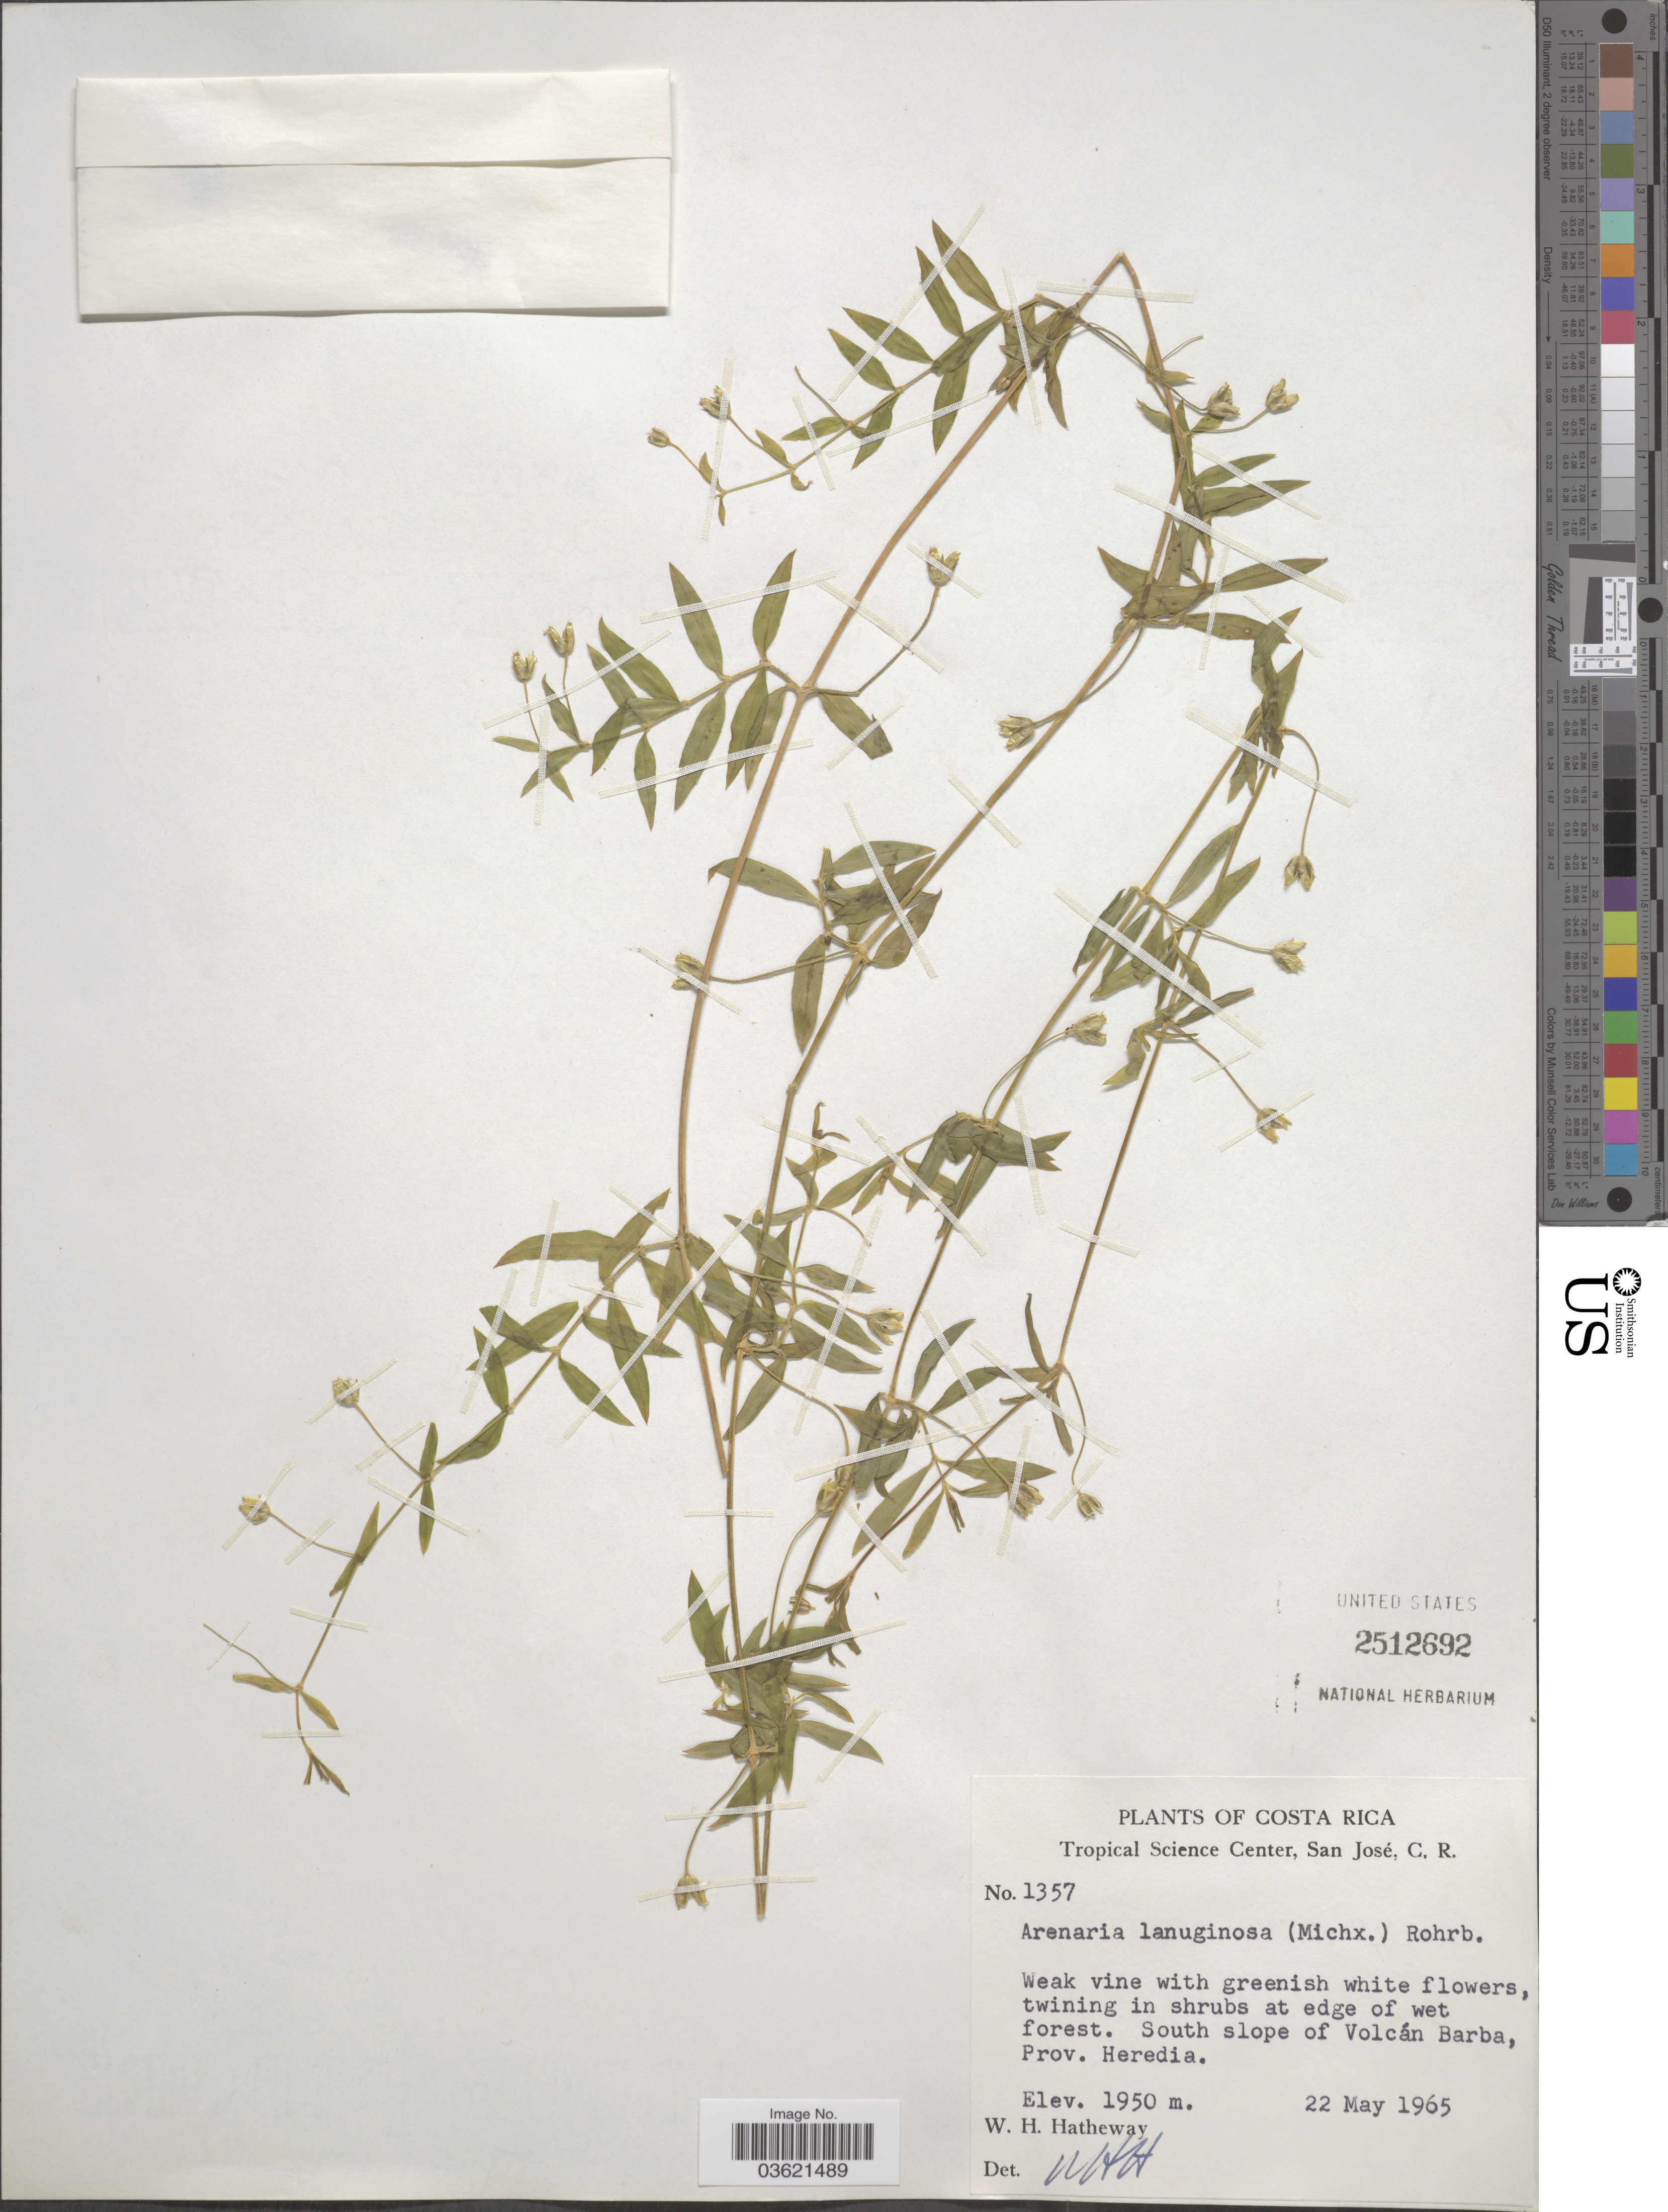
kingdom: Plantae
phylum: Tracheophyta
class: Magnoliopsida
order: Caryophyllales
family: Caryophyllaceae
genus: Arenaria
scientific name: Arenaria lanuginosa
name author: (Michx.) Rohrb.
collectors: W. H. Hatheway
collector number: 1357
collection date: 1965-05-22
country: Costa Rica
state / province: Heredia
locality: South slope of Volcán Barba.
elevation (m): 1950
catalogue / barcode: US 2512692